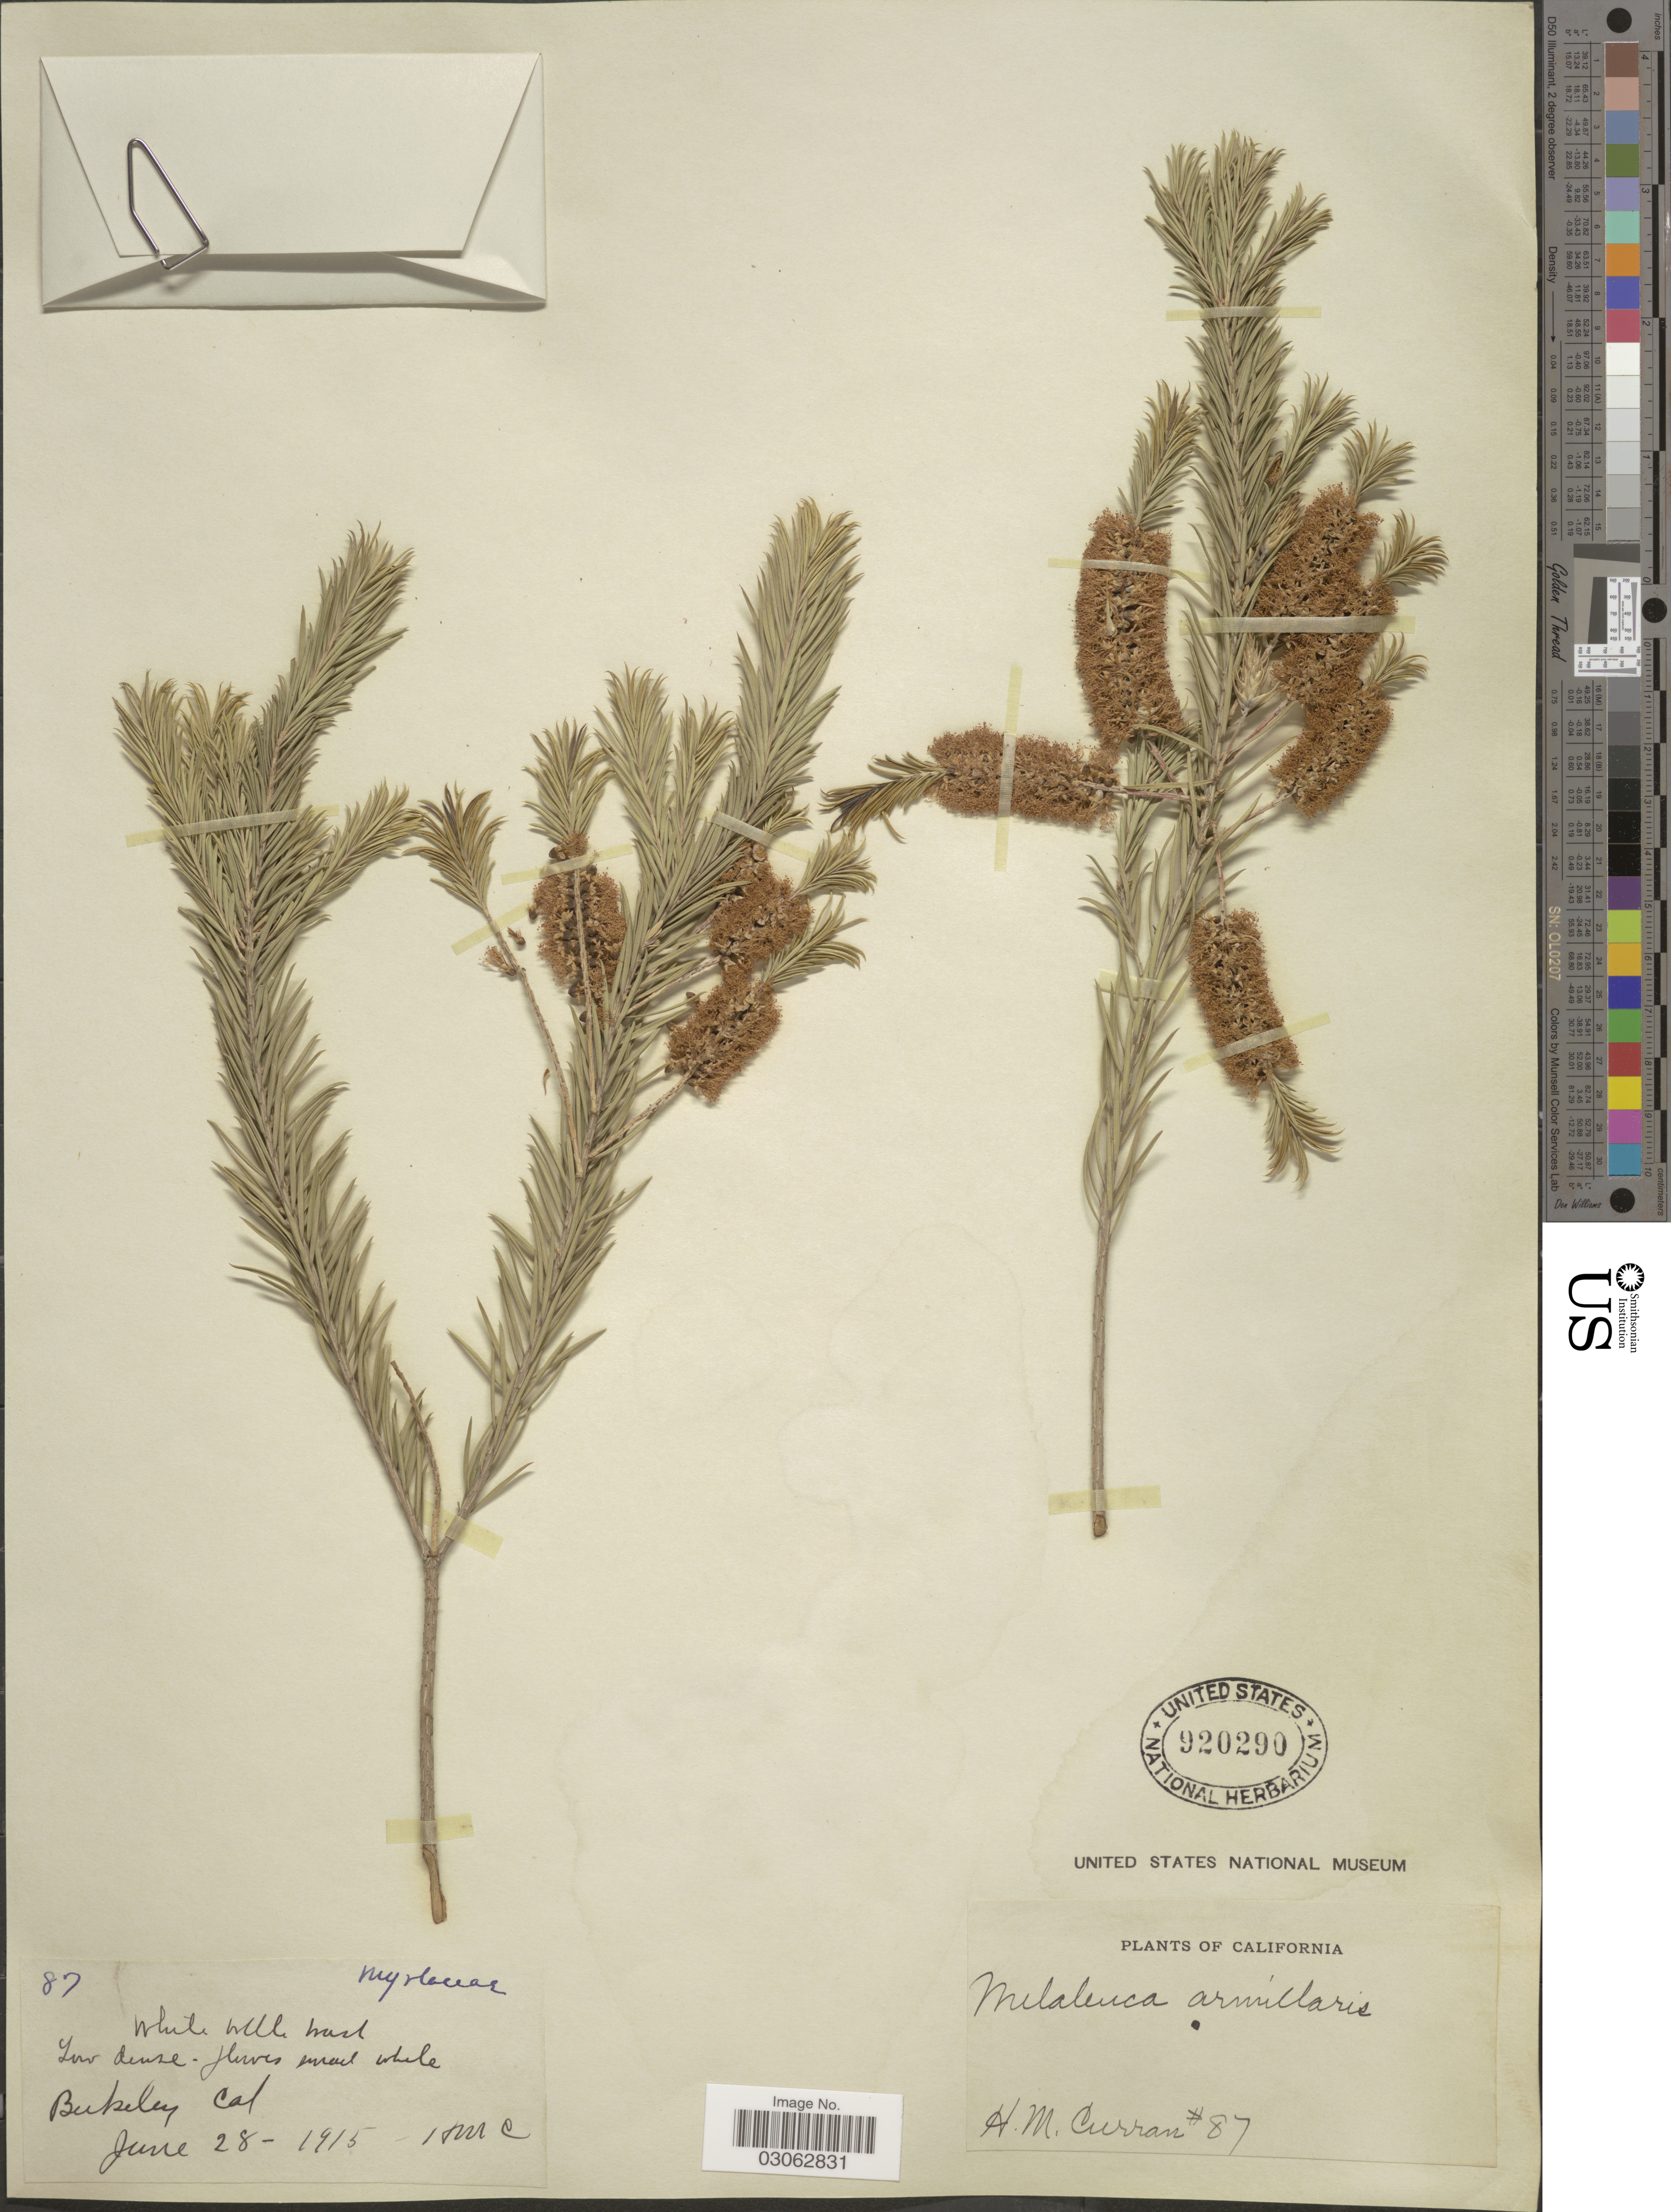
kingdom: Plantae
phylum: Tracheophyta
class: Magnoliopsida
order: Myrtales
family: Myrtaceae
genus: Melaleuca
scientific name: Melaleuca armillaris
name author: (Sol. ex Gaertn.) Sm.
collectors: H. M. Curran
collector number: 87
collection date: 1915-06-28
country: United States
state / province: California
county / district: Alameda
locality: Berkeley.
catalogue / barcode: US 920290